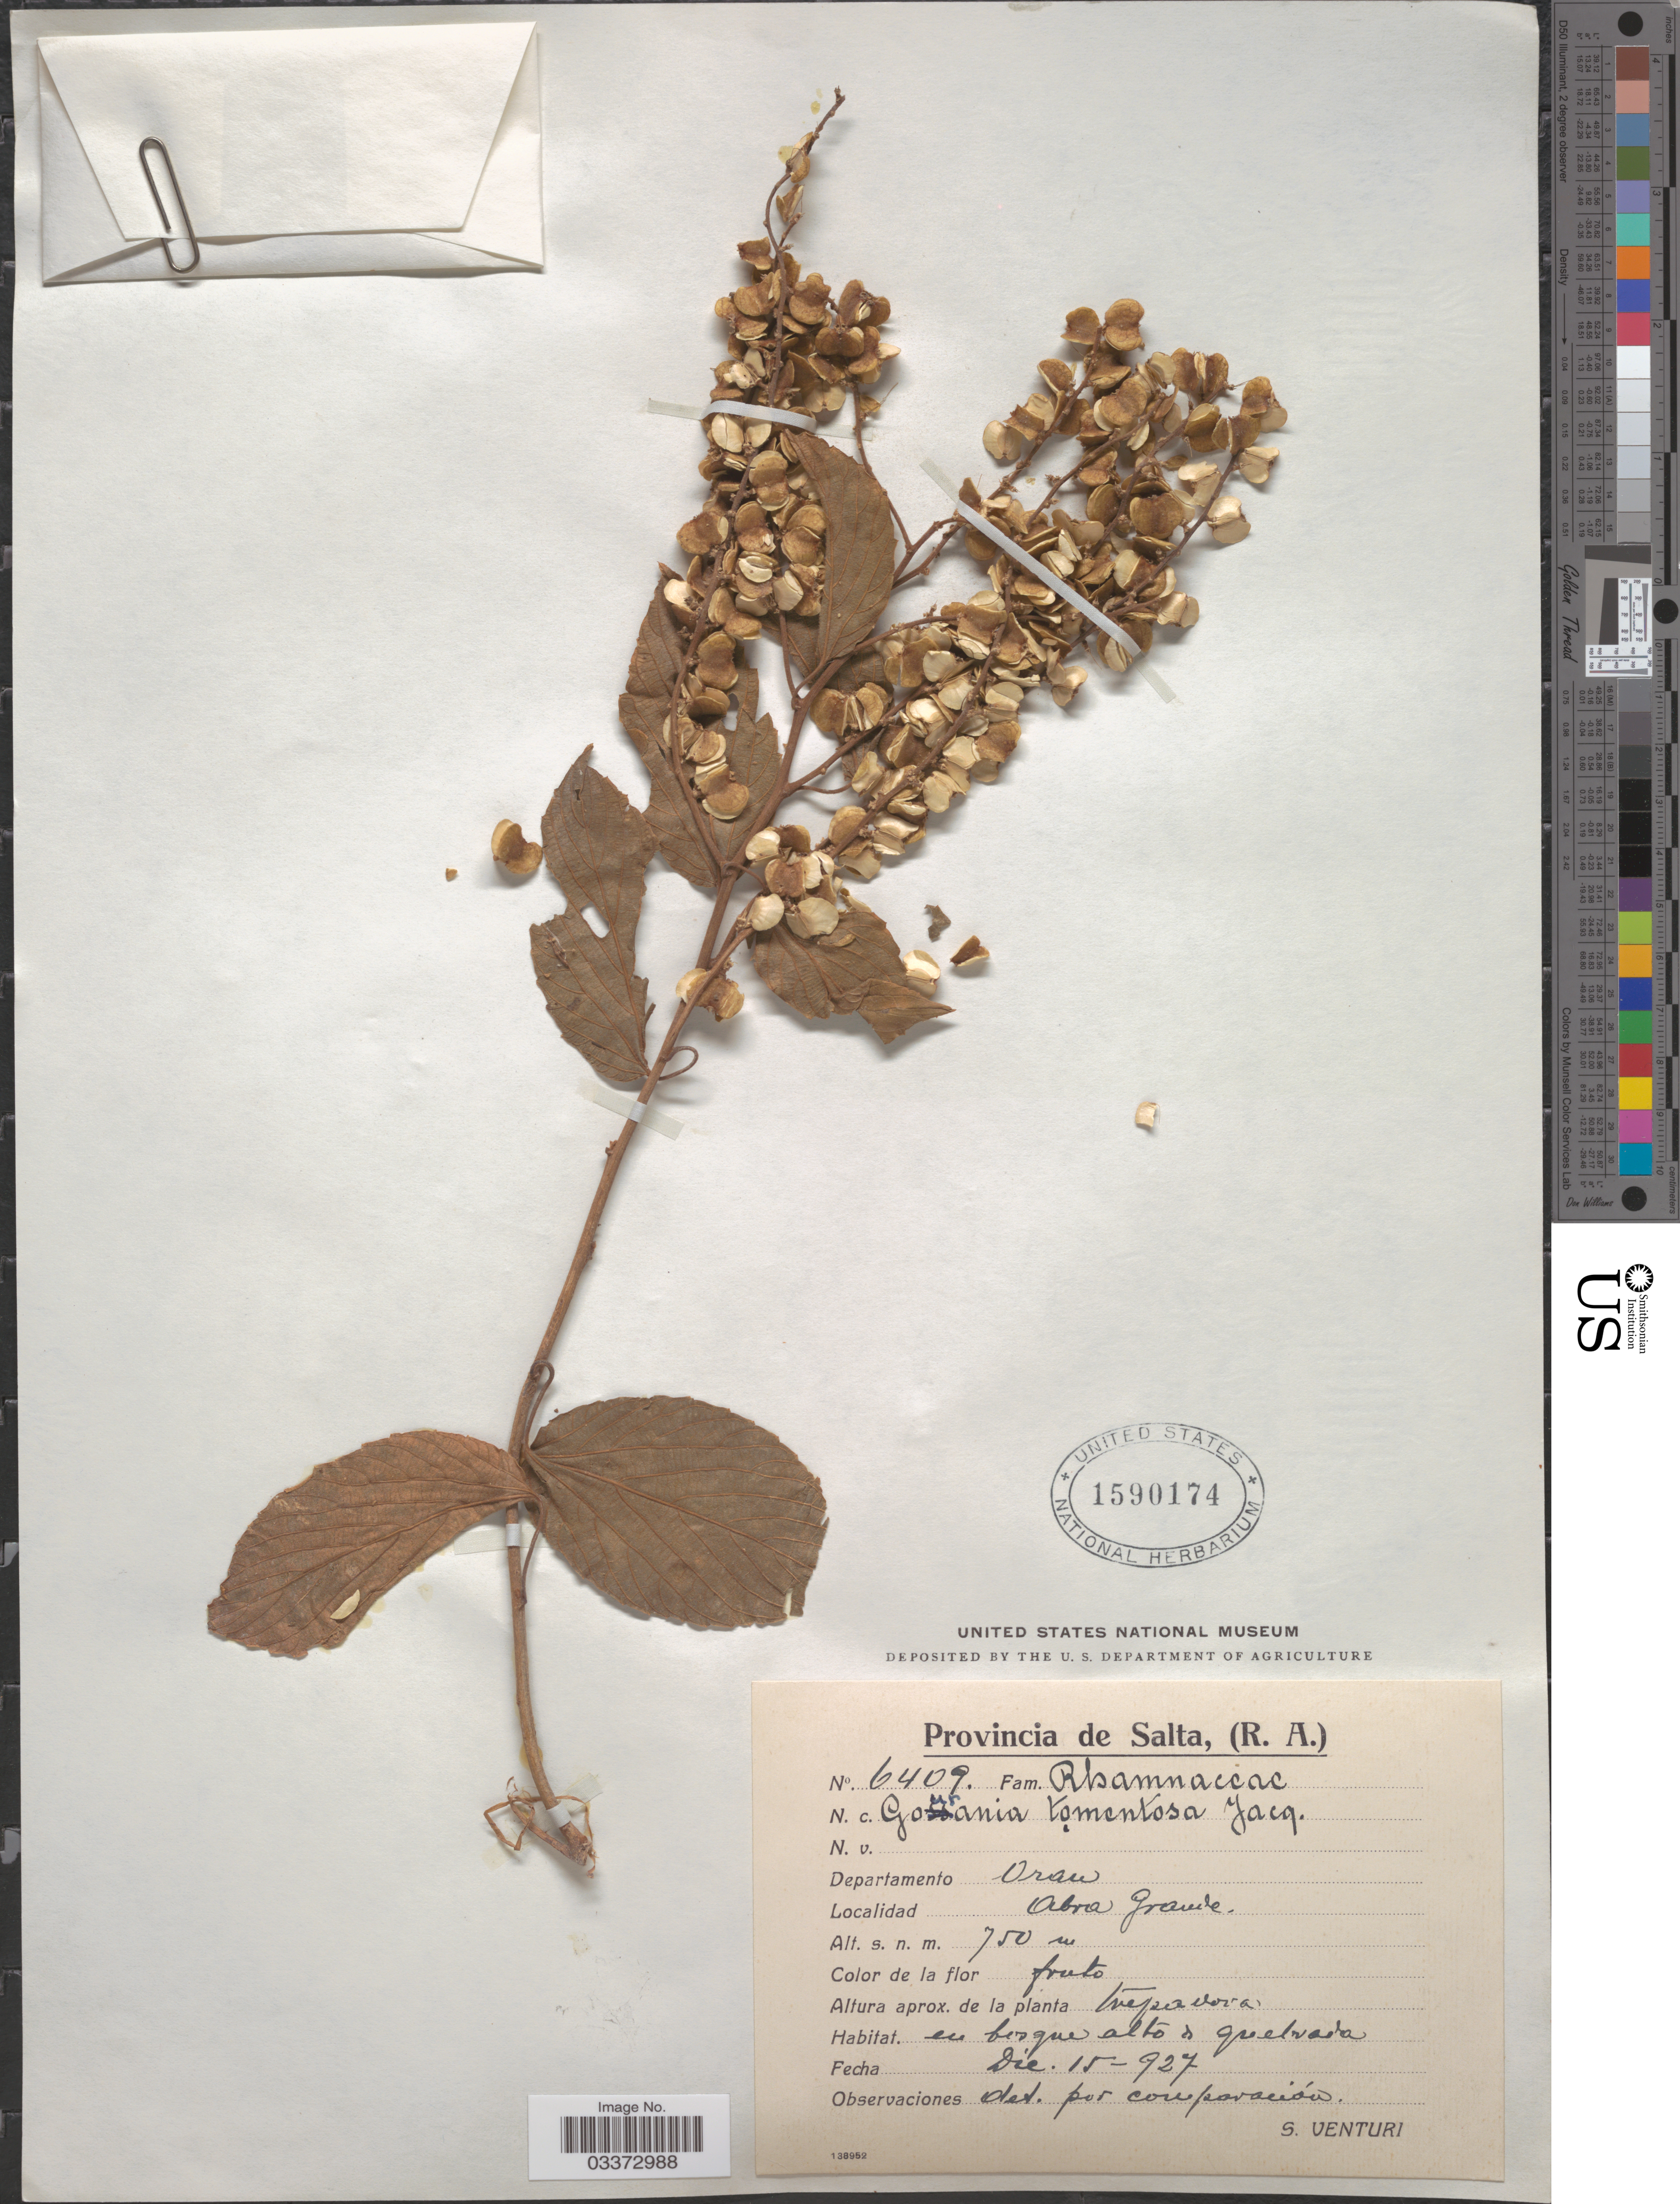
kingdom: Plantae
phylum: Tracheophyta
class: Magnoliopsida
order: Rosales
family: Rhamnaceae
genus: Gouania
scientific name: Gouania polygama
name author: (Jacq.) Urb.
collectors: S. Venturi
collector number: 6409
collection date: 1927-12-15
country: Argentina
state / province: Salta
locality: Departamento Oran. Abra Grande.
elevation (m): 750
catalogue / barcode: US 1590174